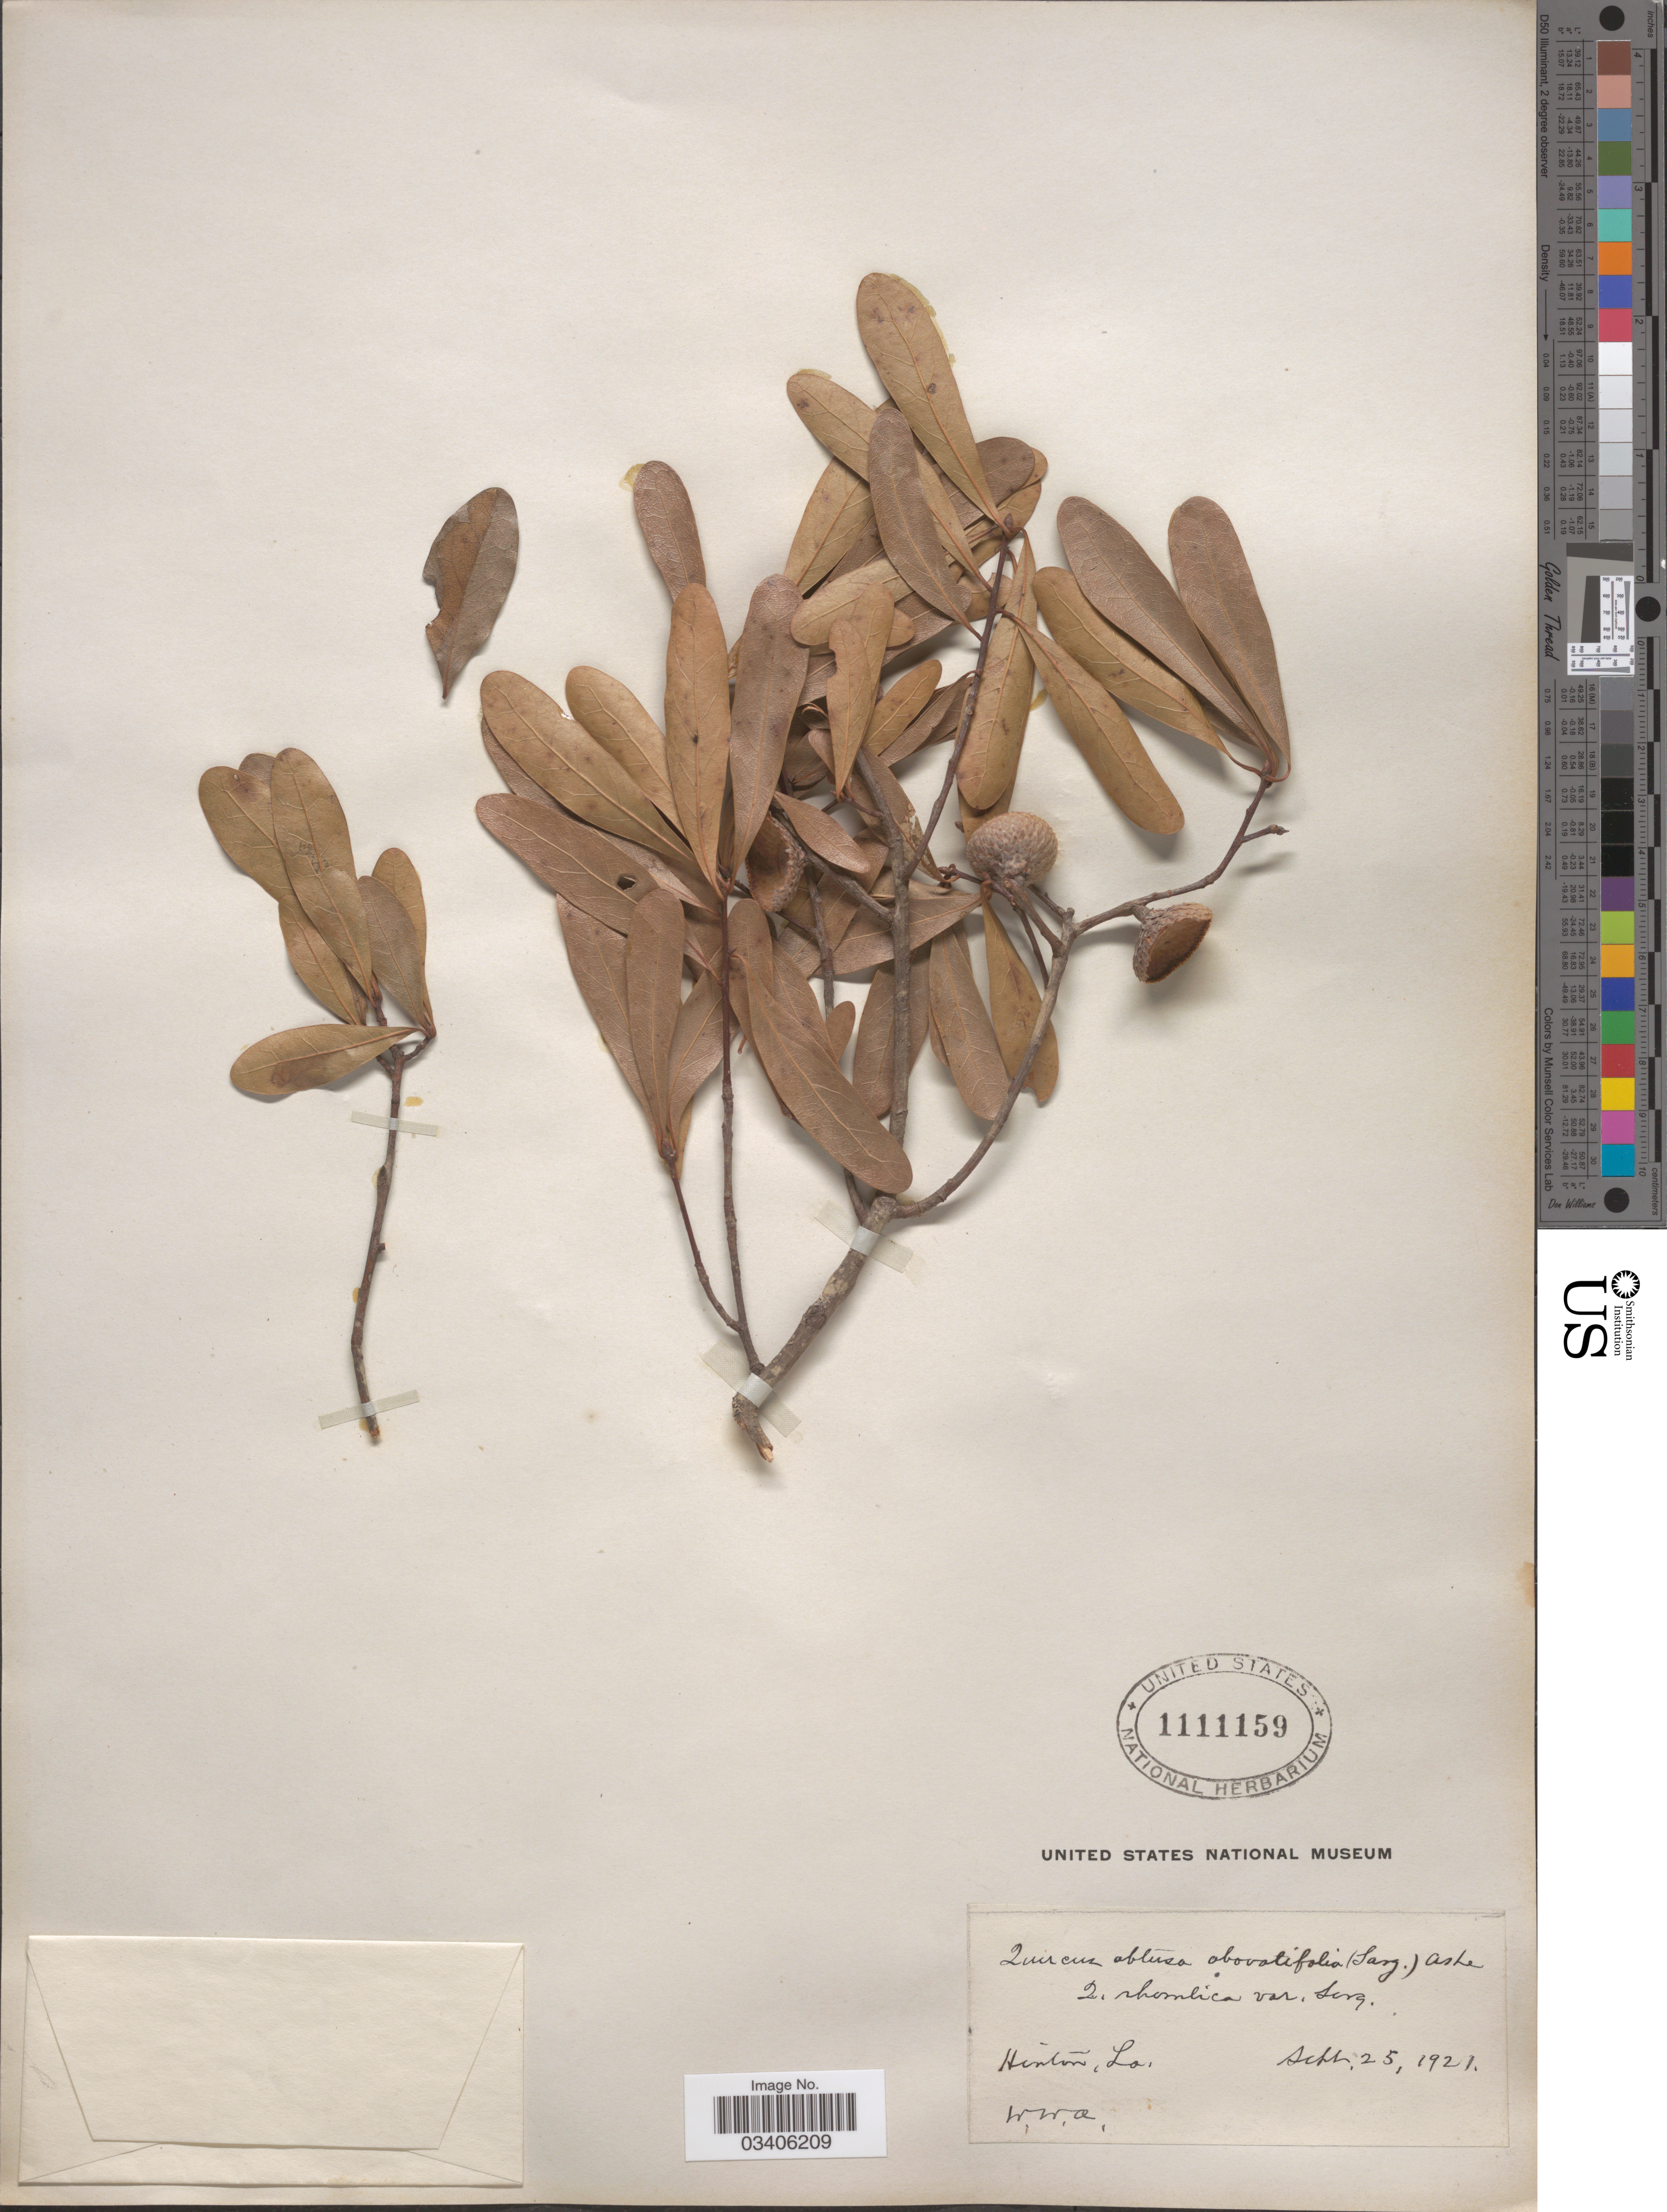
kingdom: Plantae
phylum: Tracheophyta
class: Magnoliopsida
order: Fagales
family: Fagaceae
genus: Quercus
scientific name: Quercus laurifolia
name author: Michx.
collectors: W. W. A.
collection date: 1921-09-25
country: United States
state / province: Louisiana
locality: Hinton.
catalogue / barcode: US 1111159